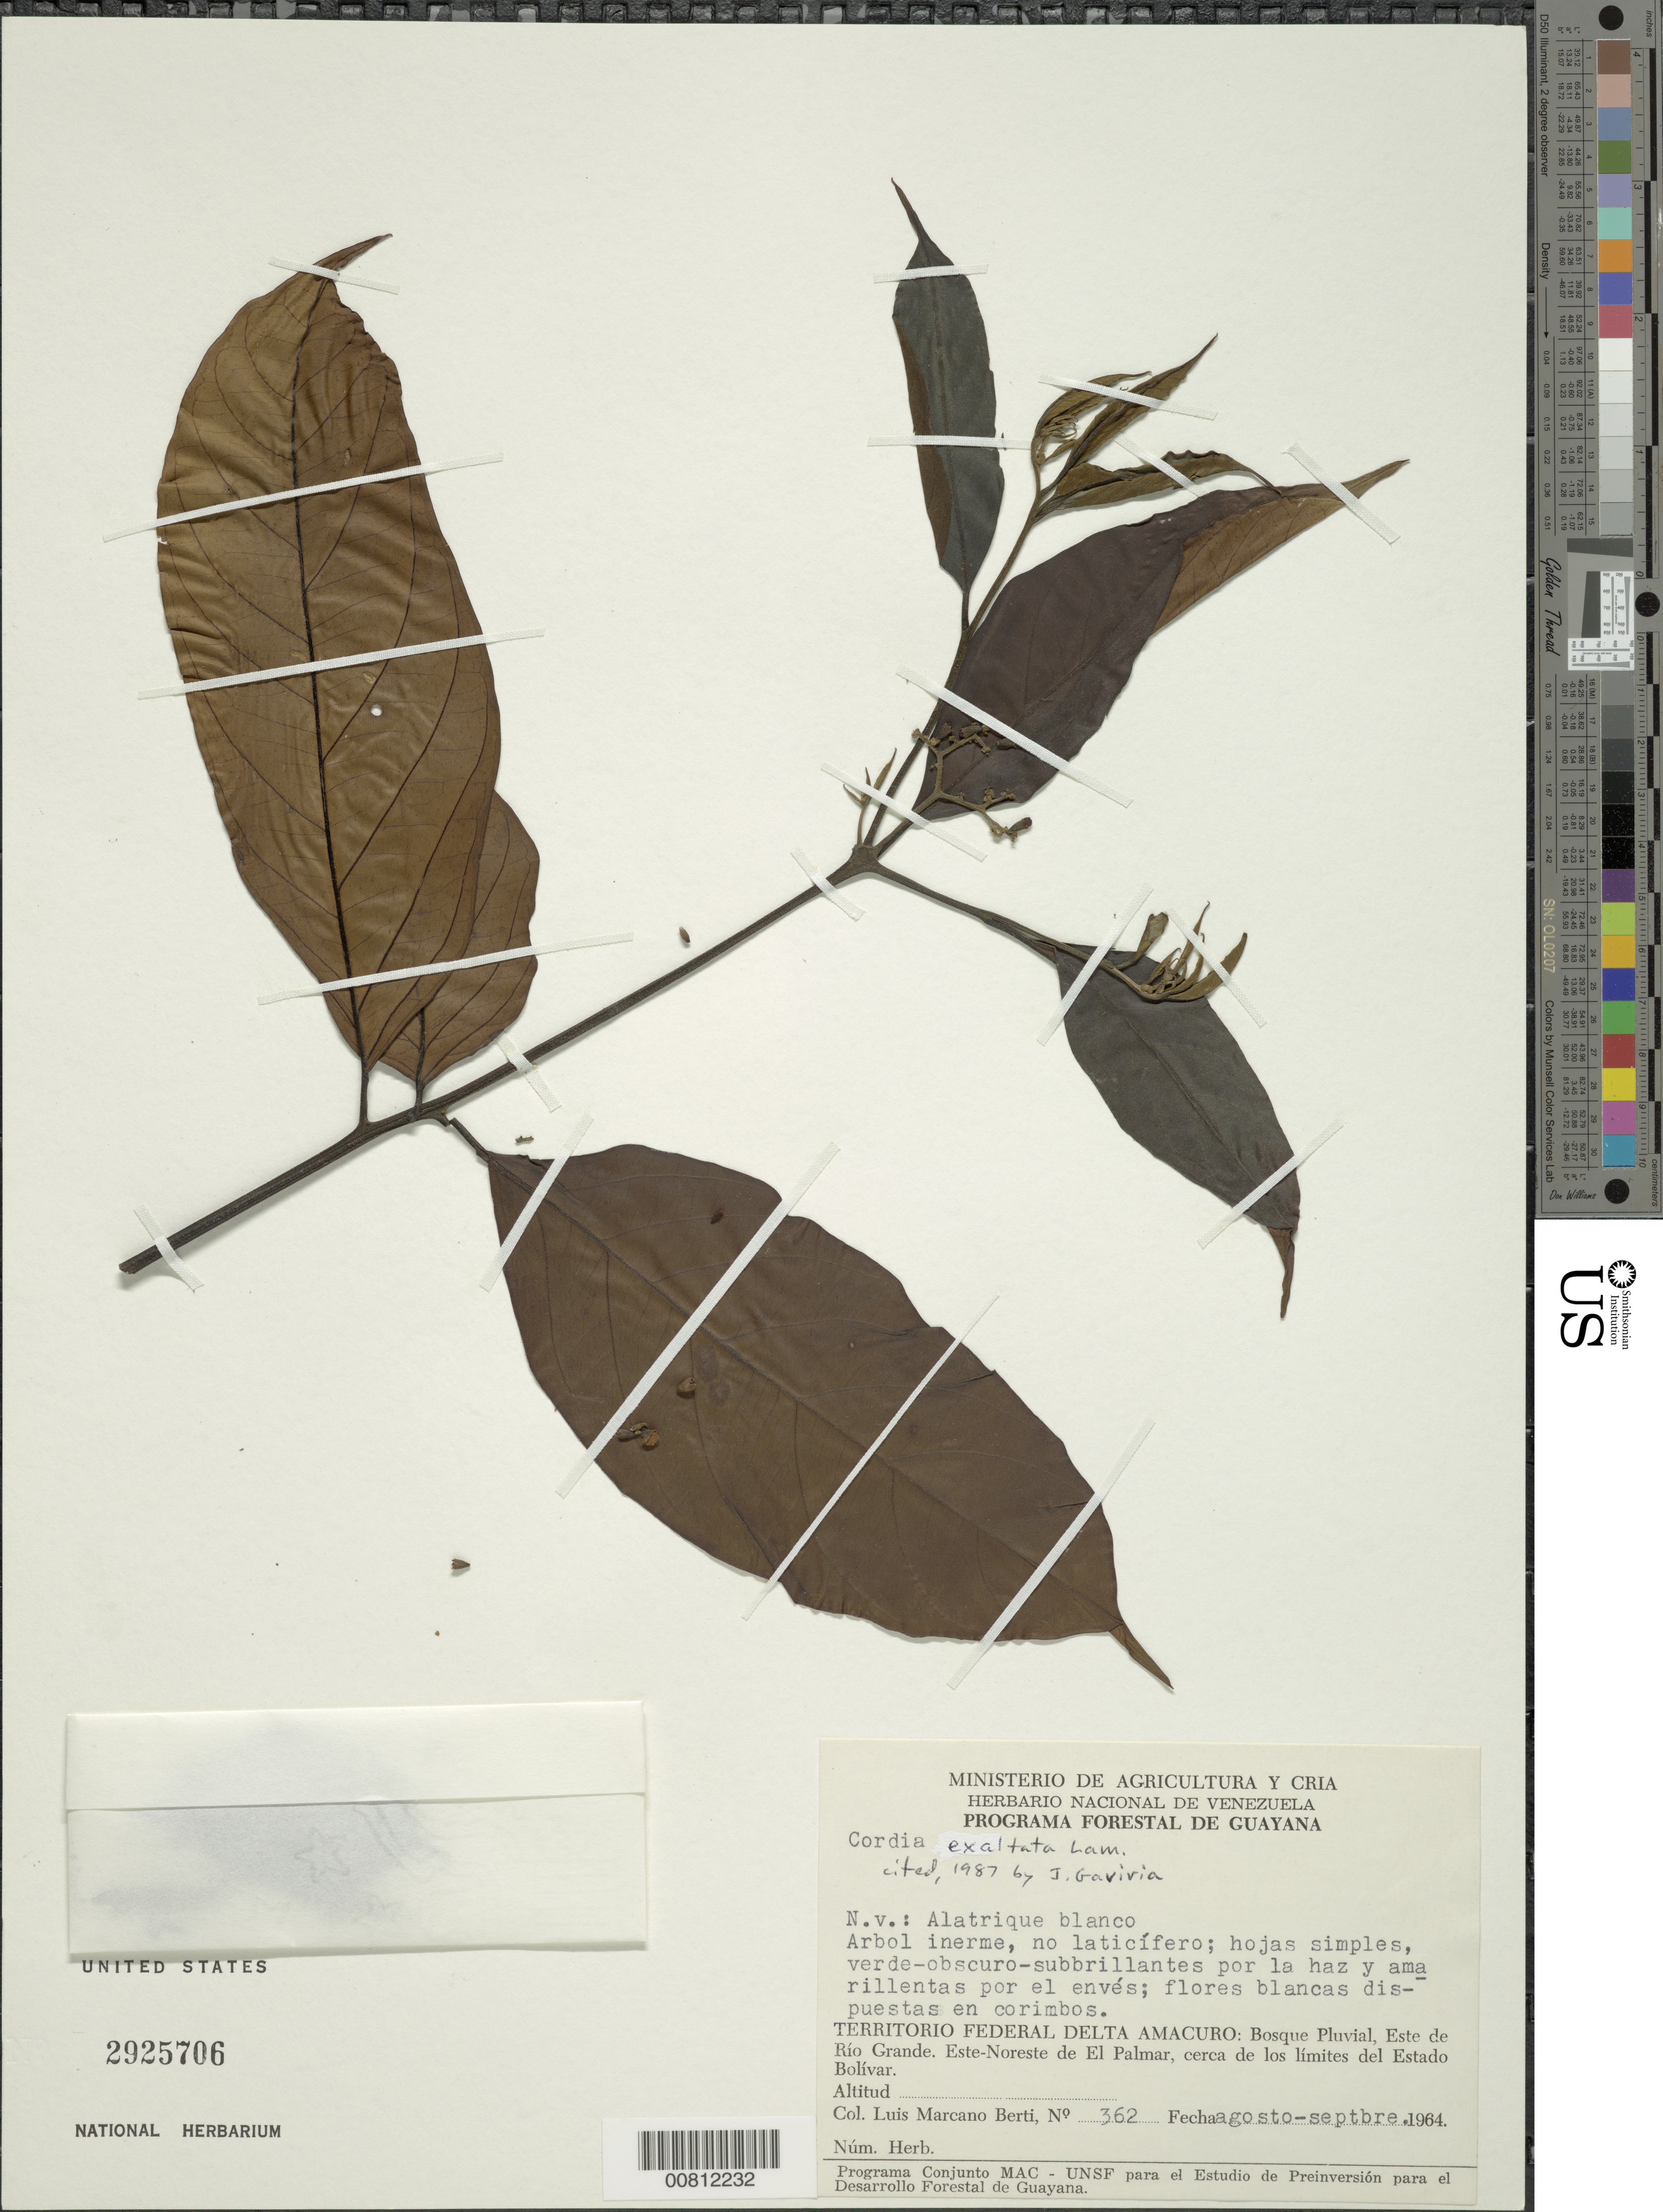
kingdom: Plantae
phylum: Tracheophyta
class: Magnoliopsida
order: Boraginales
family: Cordiaceae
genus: Cordia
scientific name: Cordia exaltata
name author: Lam.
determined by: Gaviria, J. C.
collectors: L. Marcano-Berti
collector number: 362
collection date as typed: Aug-64 to Sep-64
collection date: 1964-08/1964-09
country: Venezuela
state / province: Delta Amacuro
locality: Este de Río Grande, ENE de El Palmar, cerca de los limites del Estado Bolívar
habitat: Bosque pluvial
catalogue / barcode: US 2925706